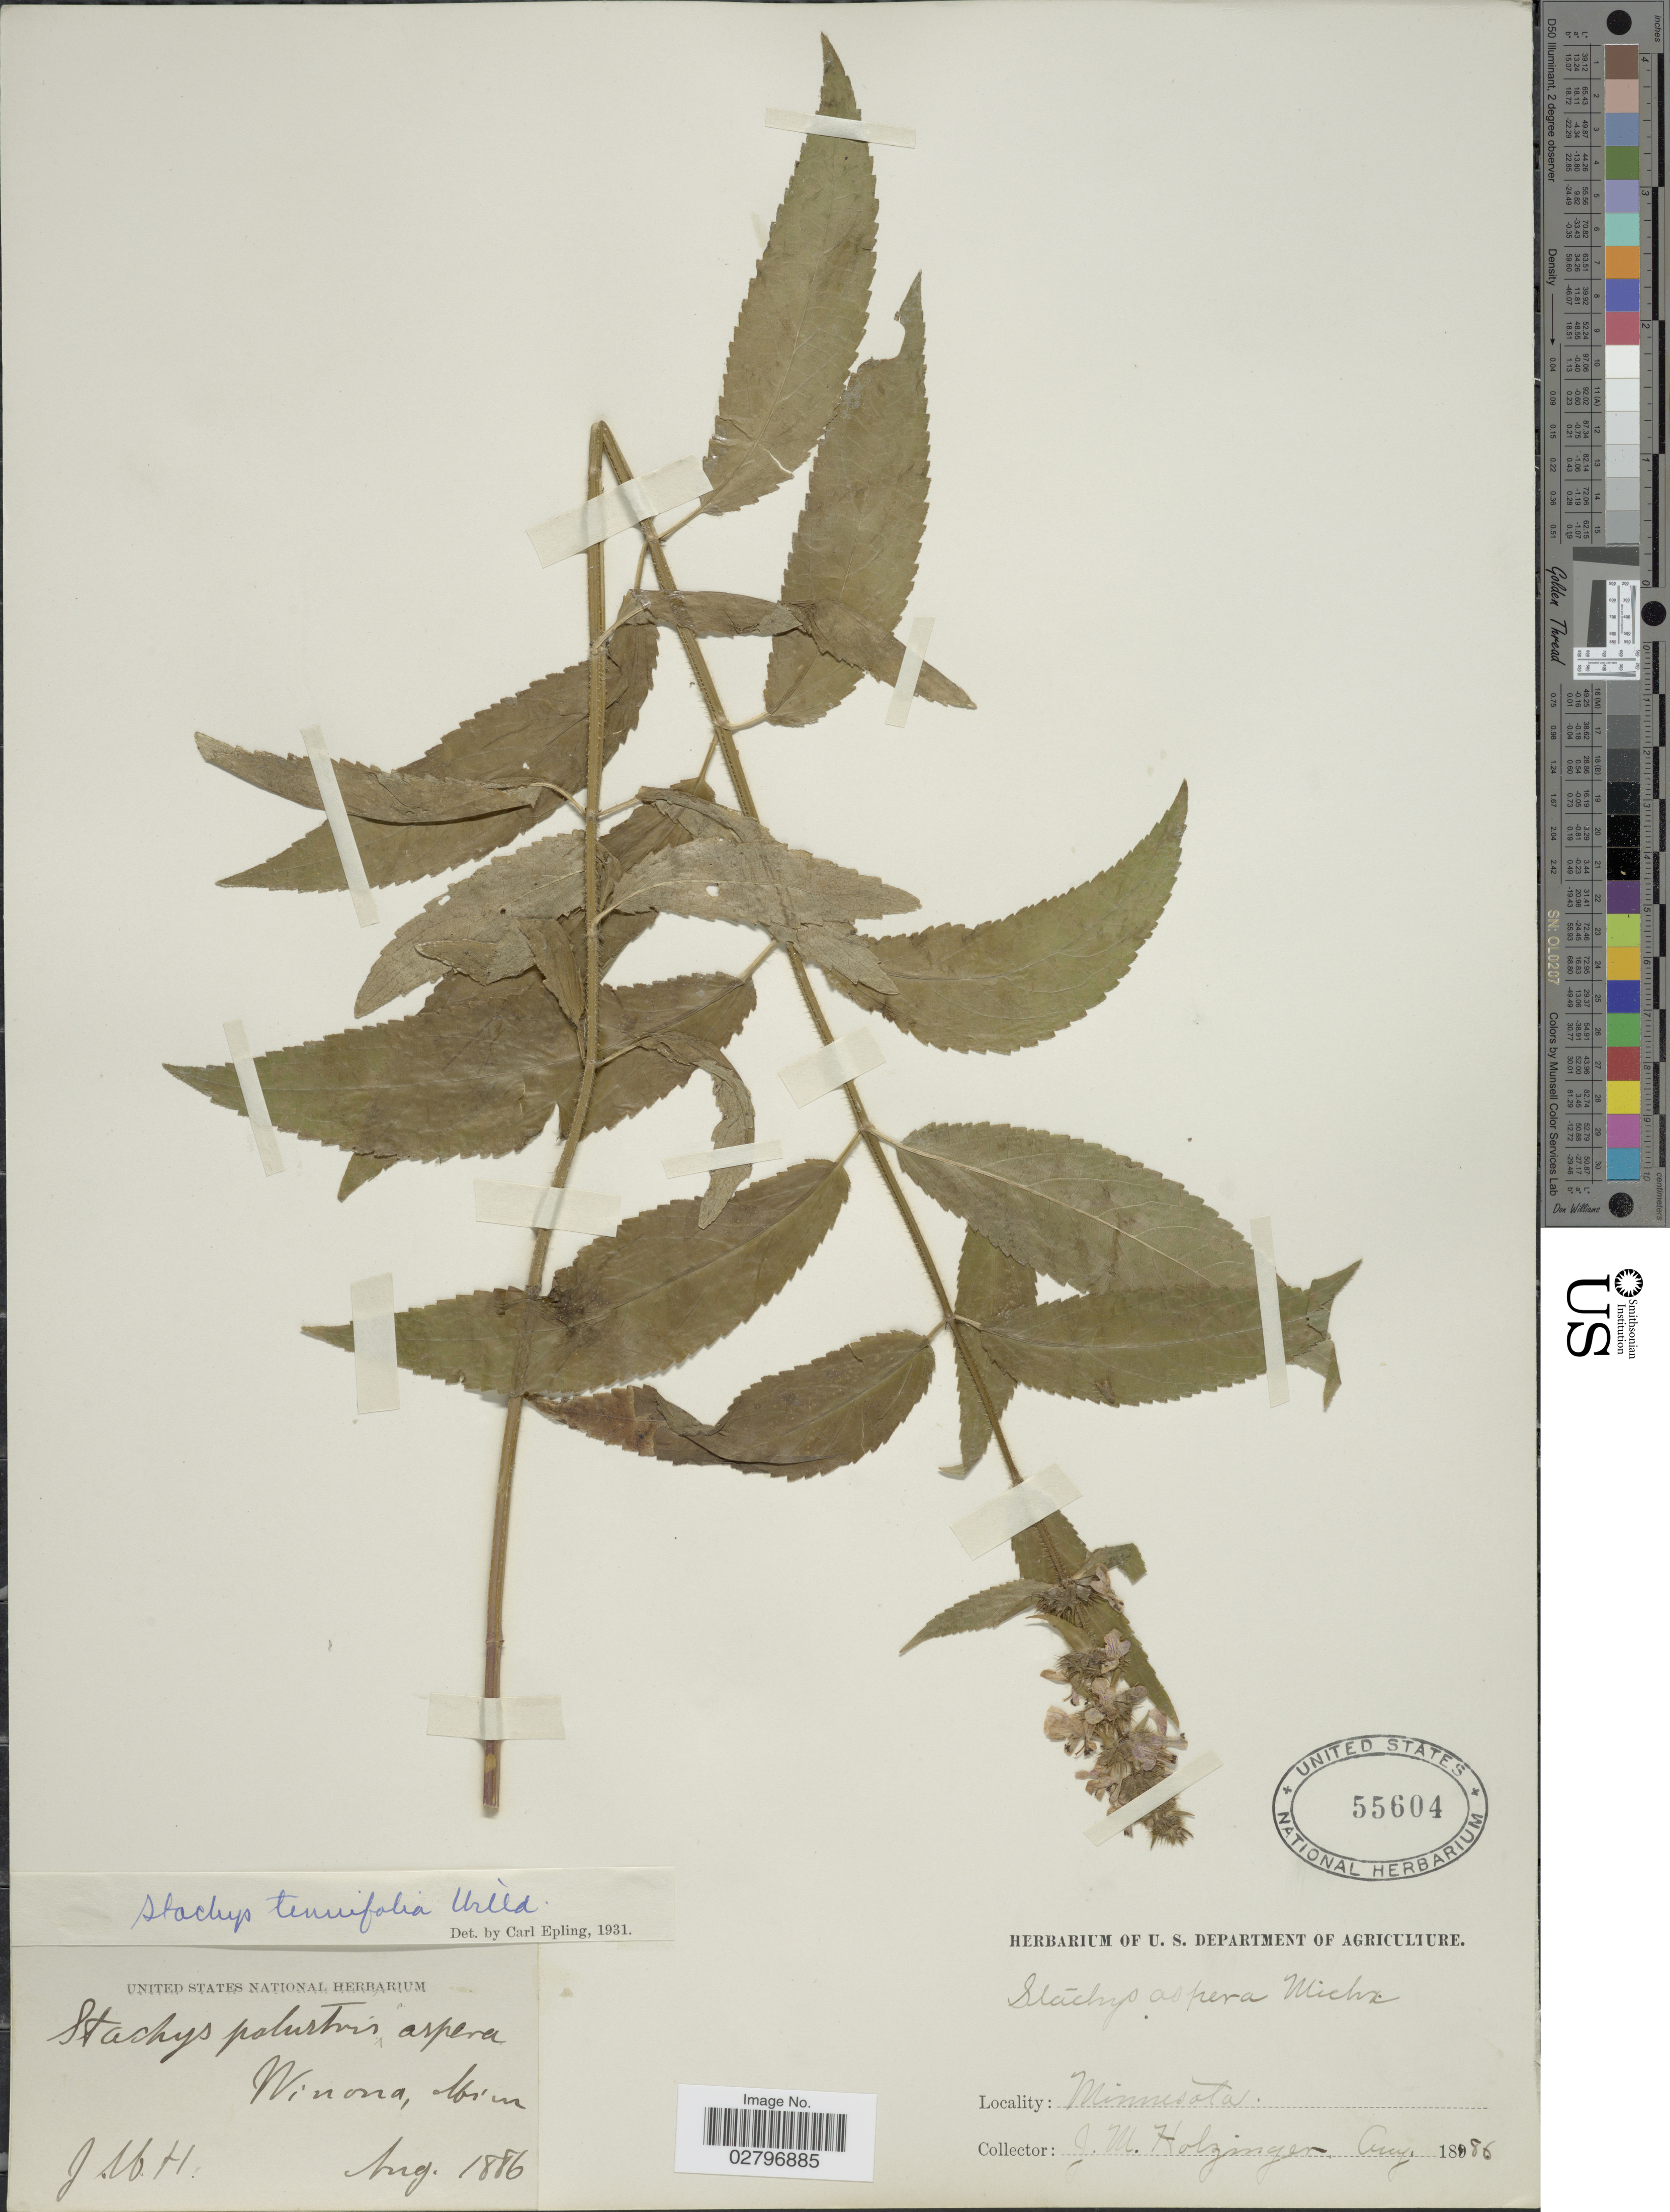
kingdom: Plantae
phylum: Tracheophyta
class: Magnoliopsida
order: Lamiales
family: Lamiaceae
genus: Stachys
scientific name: Stachys tenuifolia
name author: Willd.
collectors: J. M. Holzinger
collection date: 1886-08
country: United States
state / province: Minnesota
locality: Winona, Minn.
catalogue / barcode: US 55604